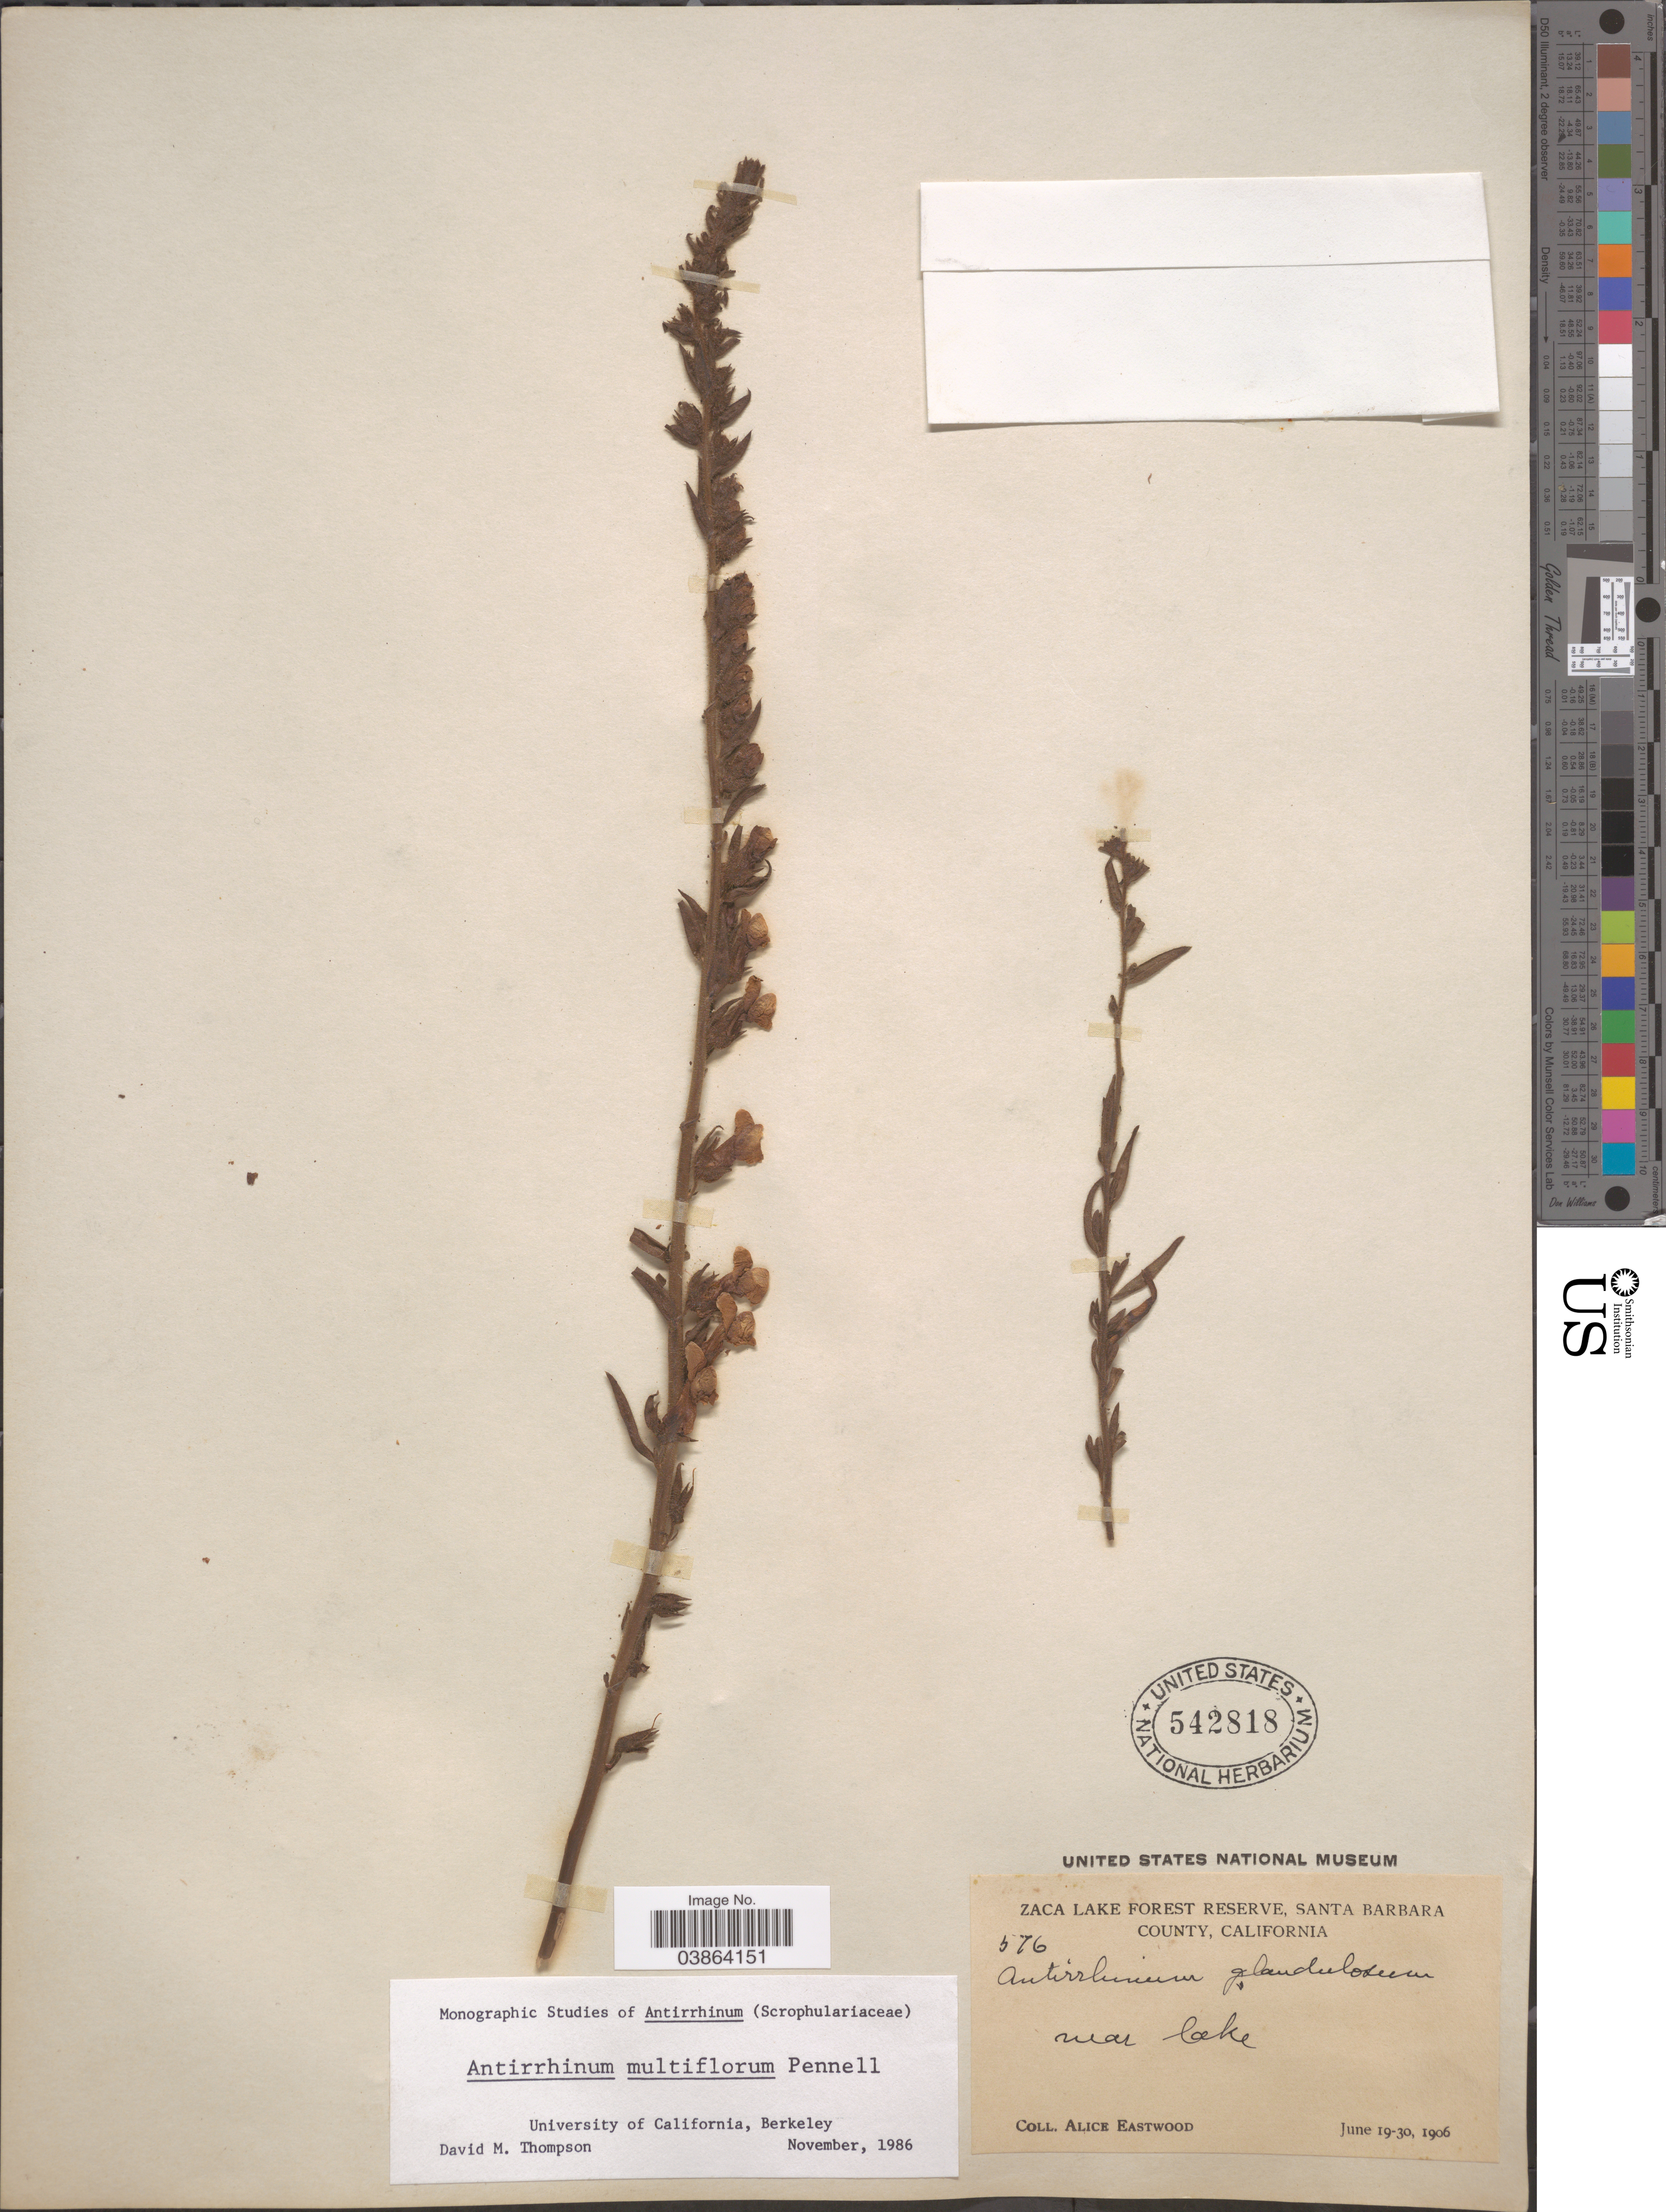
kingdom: Plantae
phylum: Tracheophyta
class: Magnoliopsida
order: Lamiales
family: Plantaginaceae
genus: Sairocarpus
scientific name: Sairocarpus multiflorus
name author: (Pennell) D.A. Sutton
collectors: A. Eastwood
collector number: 576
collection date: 1906-06-19/1906-06-30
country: United States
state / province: California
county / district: Santa Barbara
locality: Zaca Lake Forest Reserve, Santa Barbara County. Near Lake.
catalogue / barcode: US 542818